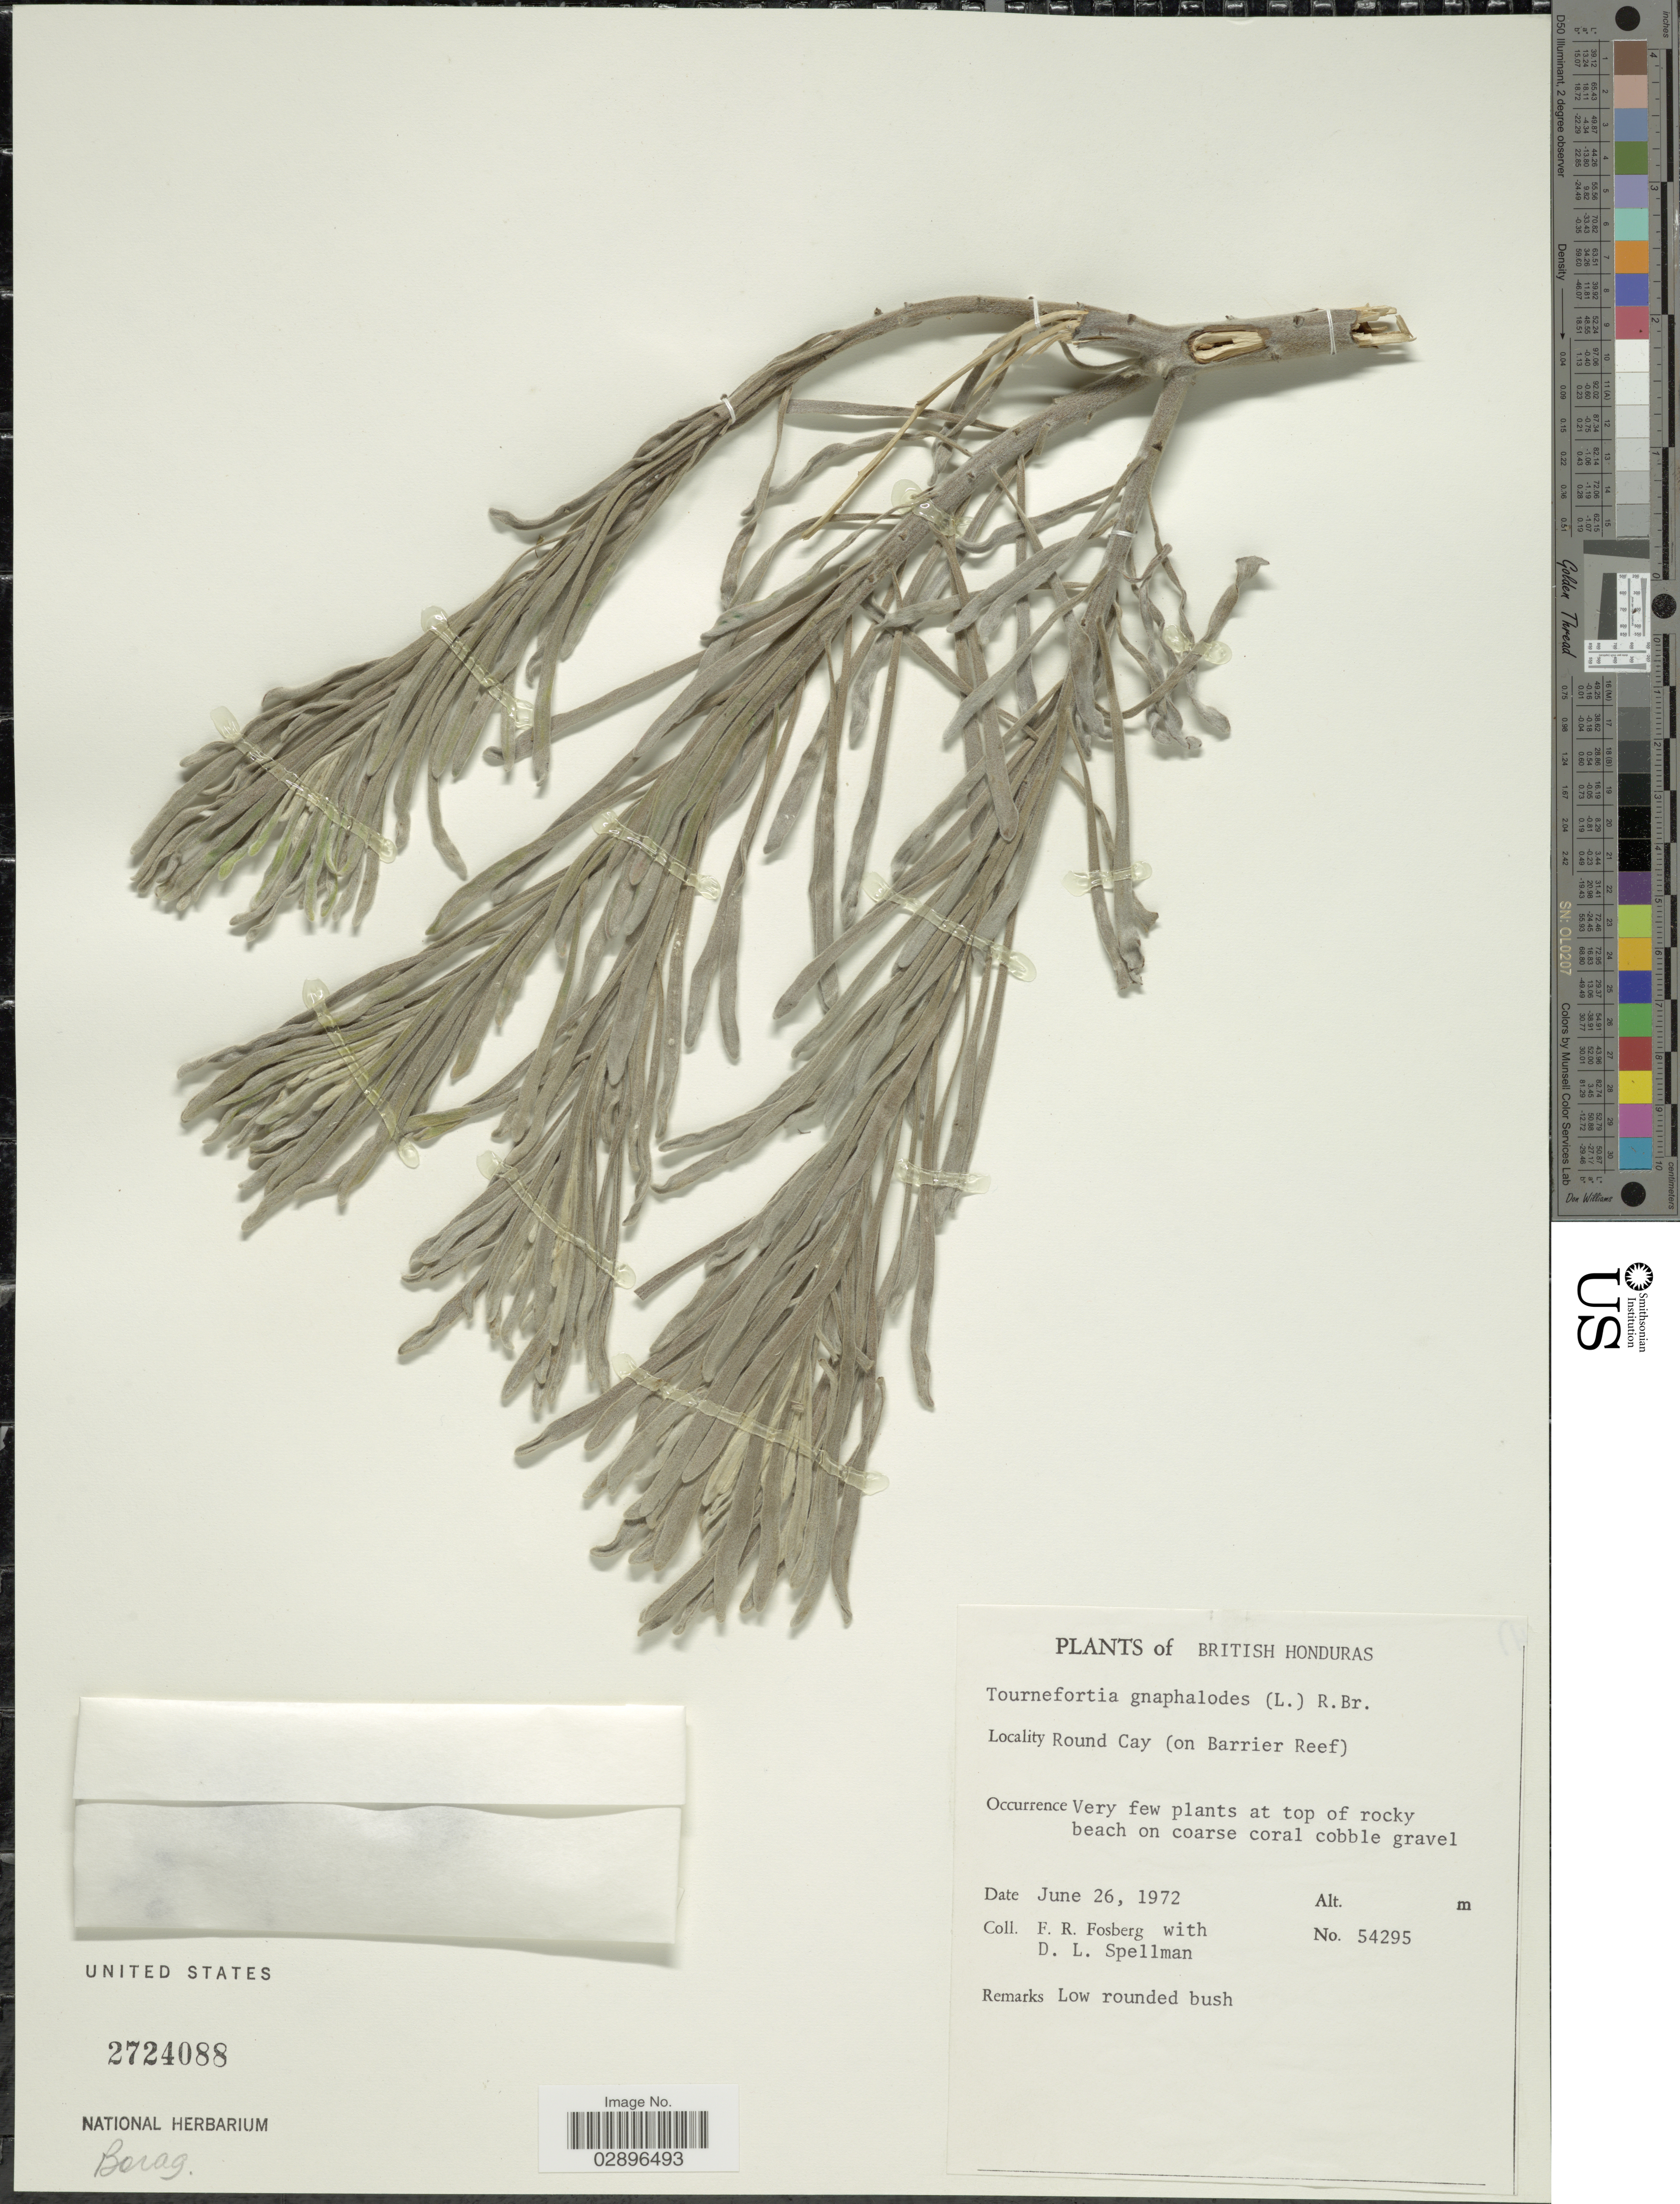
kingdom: Plantae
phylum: Tracheophyta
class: Magnoliopsida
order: Boraginales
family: Heliotropiaceae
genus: Tournefortia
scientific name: Tournefortia gnaphalodes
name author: (L.) R. Br.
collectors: F. R. Fosberg & D. L. Spellman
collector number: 54295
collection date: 1972-06-26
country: Belize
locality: British Honduras. Round Cay (on Barrier Reef).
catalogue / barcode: US 2724088